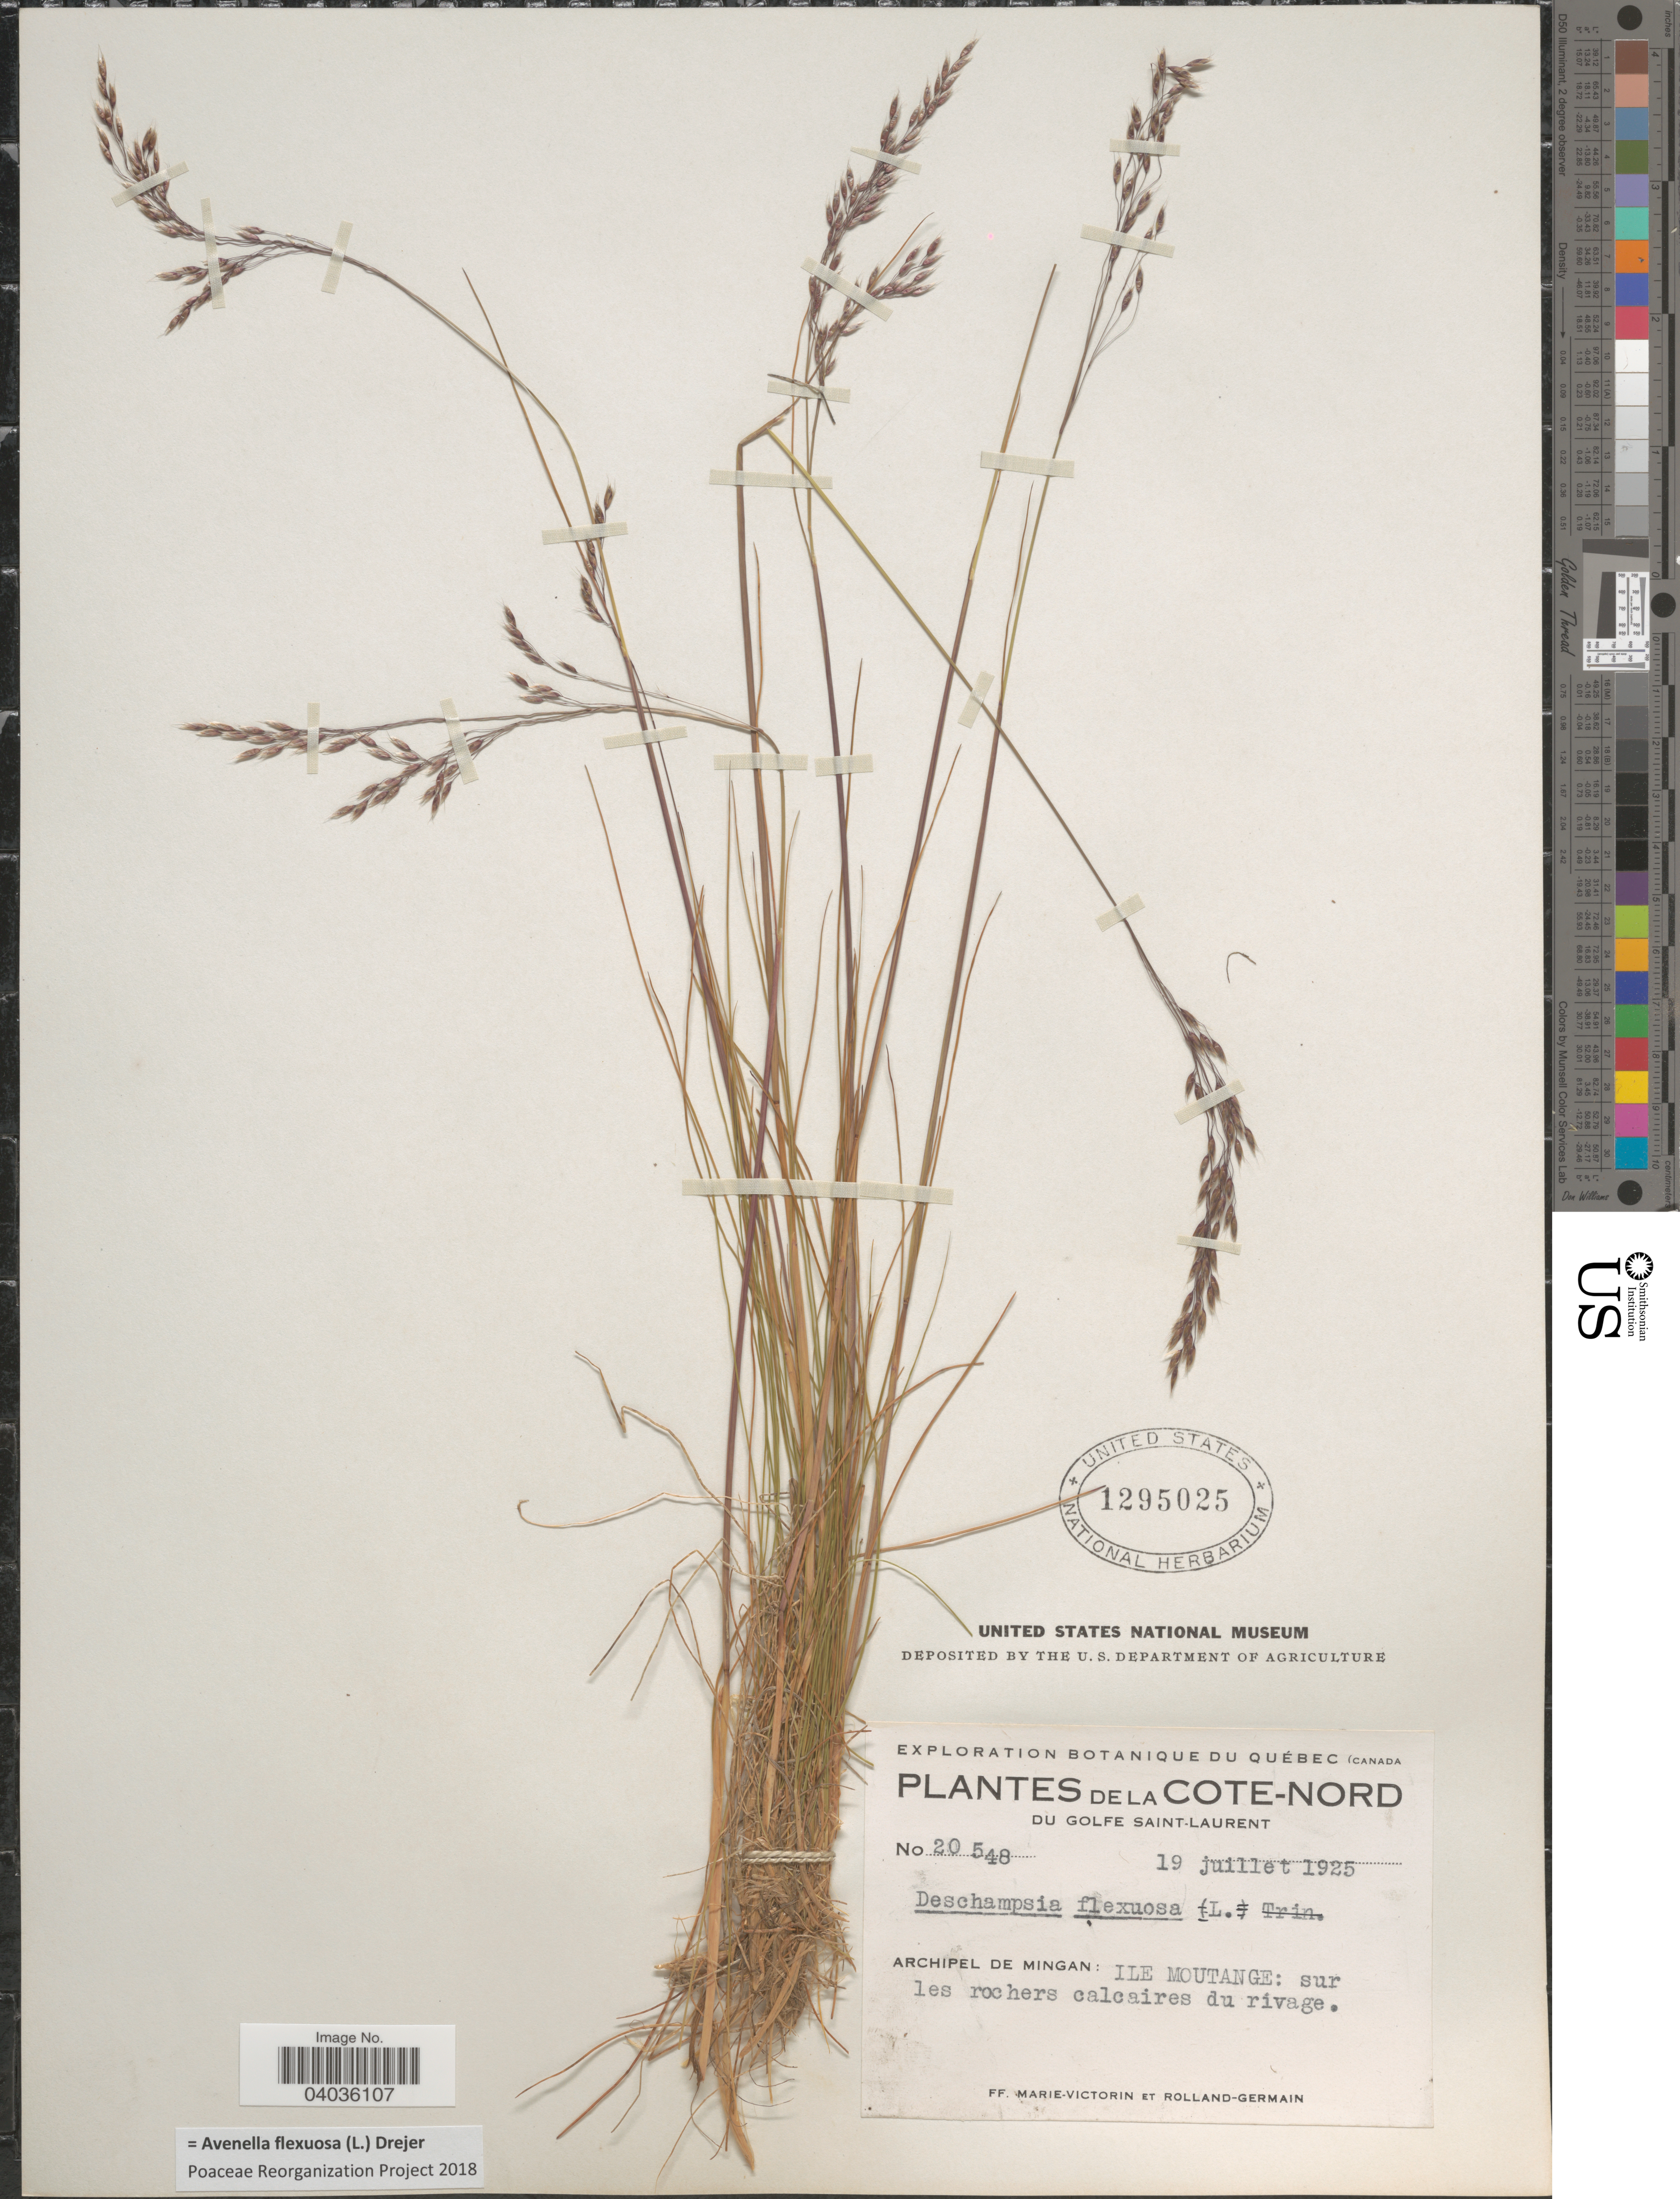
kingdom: Plantae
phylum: Tracheophyta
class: Liliopsida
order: Poales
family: Poaceae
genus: Avenella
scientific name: Avenella flexuosa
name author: (L.) Drejer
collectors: F. Marie-Victorin & Rolland-Germain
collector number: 20548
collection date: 1925-07-19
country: Canada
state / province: Quebec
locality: Cote-Nord. Du Golfe Saint-Laurent. Archipel de Mingan: Ile Moutange: sur les rochers calcaires du rivage.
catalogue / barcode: US 1295025